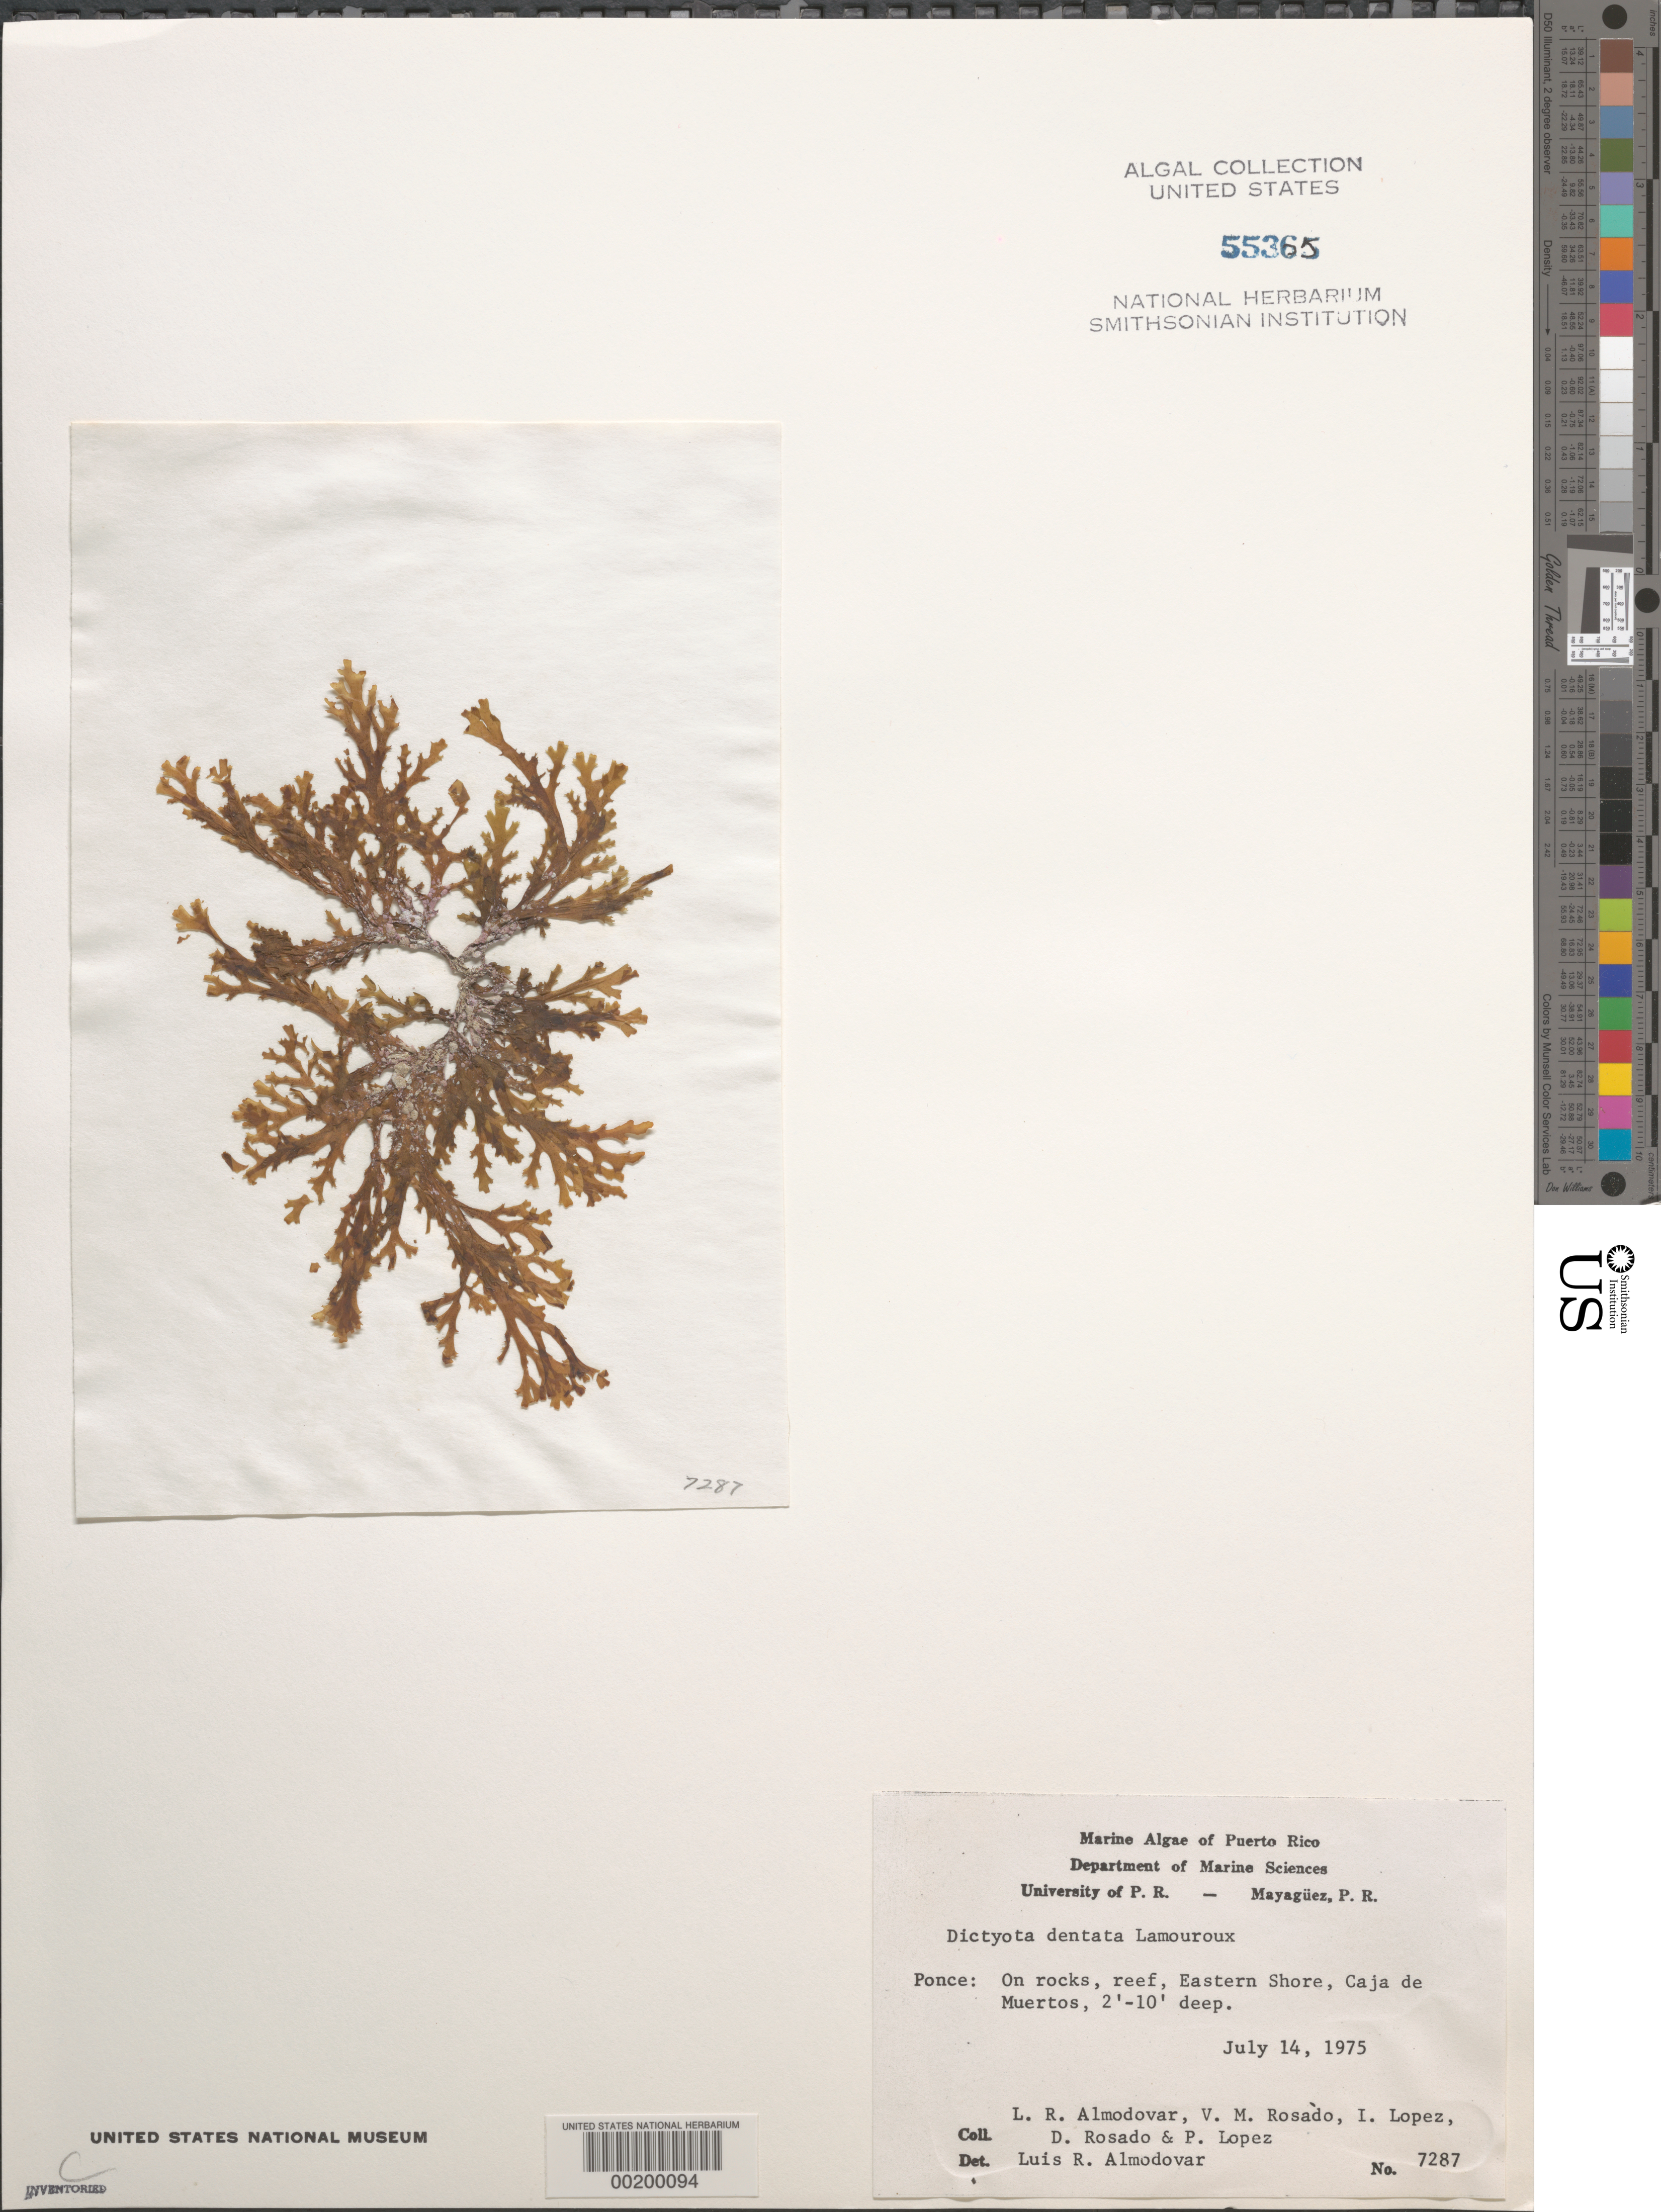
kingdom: Chromista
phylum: Ochrophyta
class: Phaeophyceae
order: Dictyotales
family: Dictyotaceae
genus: Dictyota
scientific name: Dictyota mertensii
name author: (C. Mart.) Kütz.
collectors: L. Almodovar, V. Rosado, I. Lopéz, D. Rosado & P. Lopez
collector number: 7287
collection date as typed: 14 Jul 1975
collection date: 1975-07-14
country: Puerto Rico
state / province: Ponce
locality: Eastern shore, caja de muertos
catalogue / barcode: US 55365